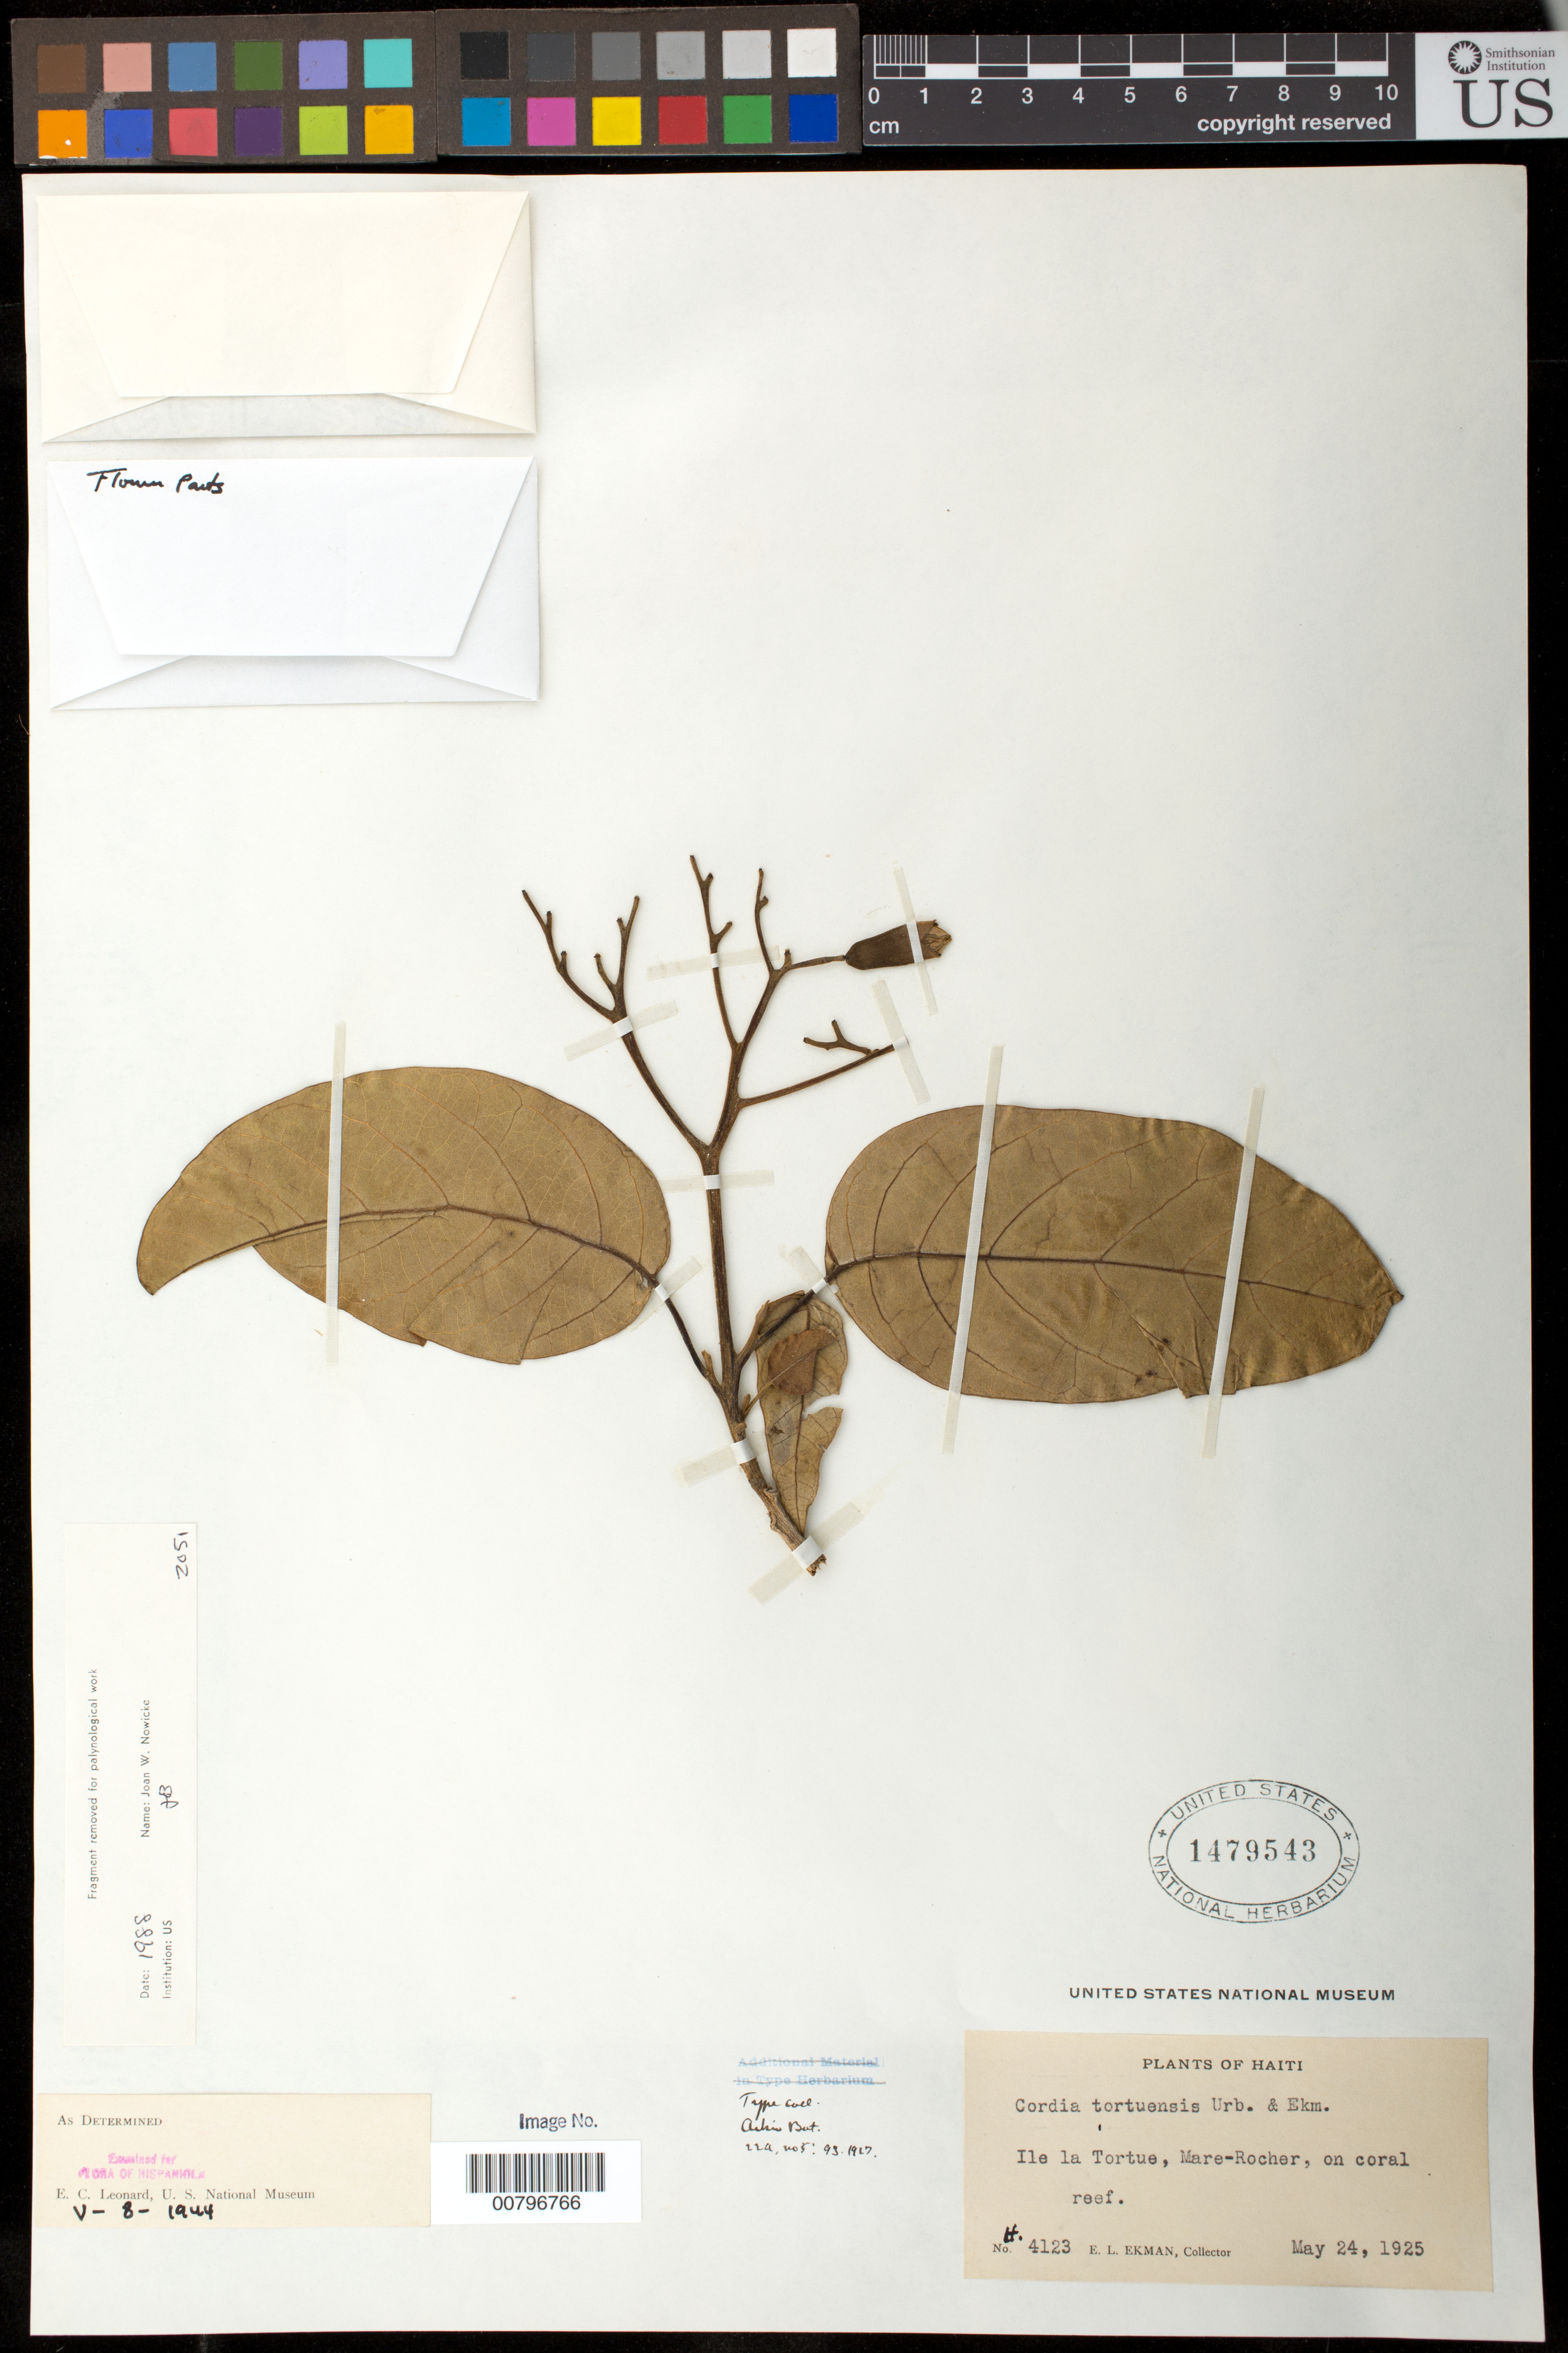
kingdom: Plantae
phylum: Tracheophyta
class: Magnoliopsida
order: Boraginales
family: Cordiaceae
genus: Cordia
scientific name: Cordia tortuensis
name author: Urb. & Ekman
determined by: Leonard, Emery C., (US)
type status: Isotype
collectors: E. L. Ekman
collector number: H 4123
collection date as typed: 24 May 1925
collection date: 1925-05-24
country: Haiti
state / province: Nord-Óuest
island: Île de la Tortue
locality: Ile la Tortue, Mare-Rocher.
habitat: On coral reef.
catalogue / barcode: US 1479543